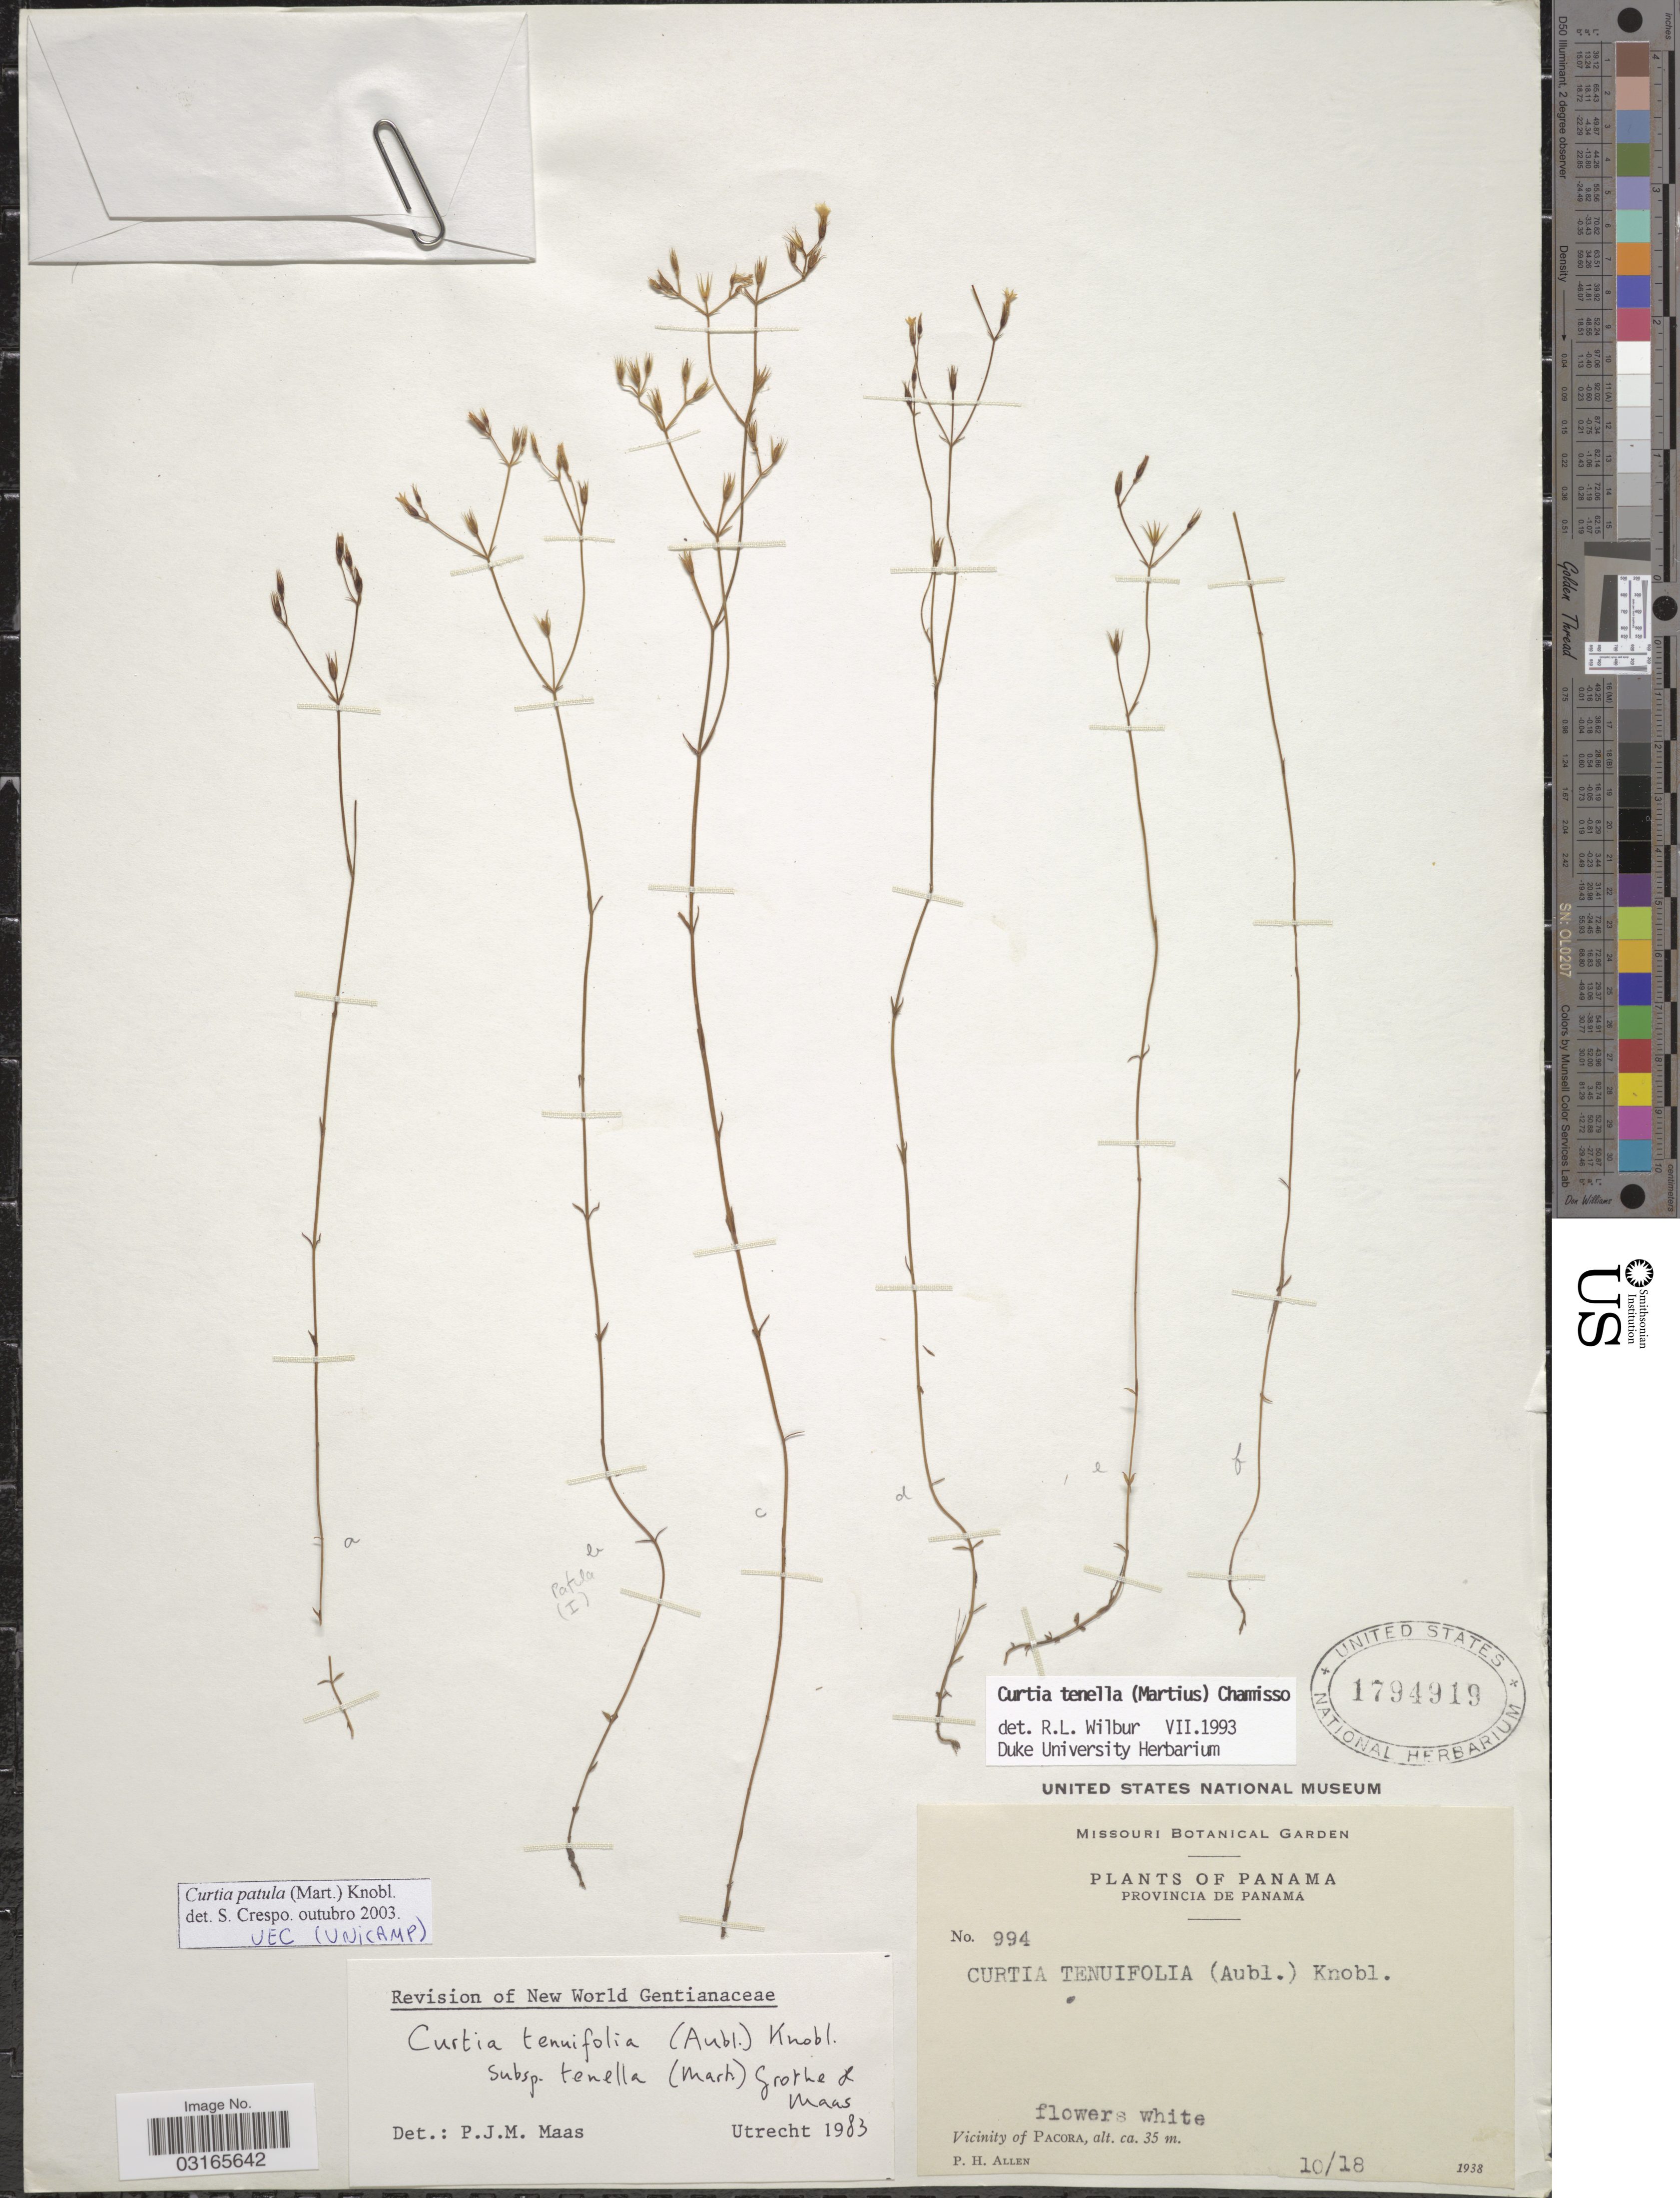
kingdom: Plantae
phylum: Tracheophyta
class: Magnoliopsida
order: Gentianales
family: Gentianaceae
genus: Curtia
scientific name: Curtia tenella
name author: (Mart.) Cham.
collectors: P. H. Allen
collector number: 994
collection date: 1938-10-18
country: Panama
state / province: Panamá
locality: Vicinity of Pacora.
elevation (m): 35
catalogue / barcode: US 1794919